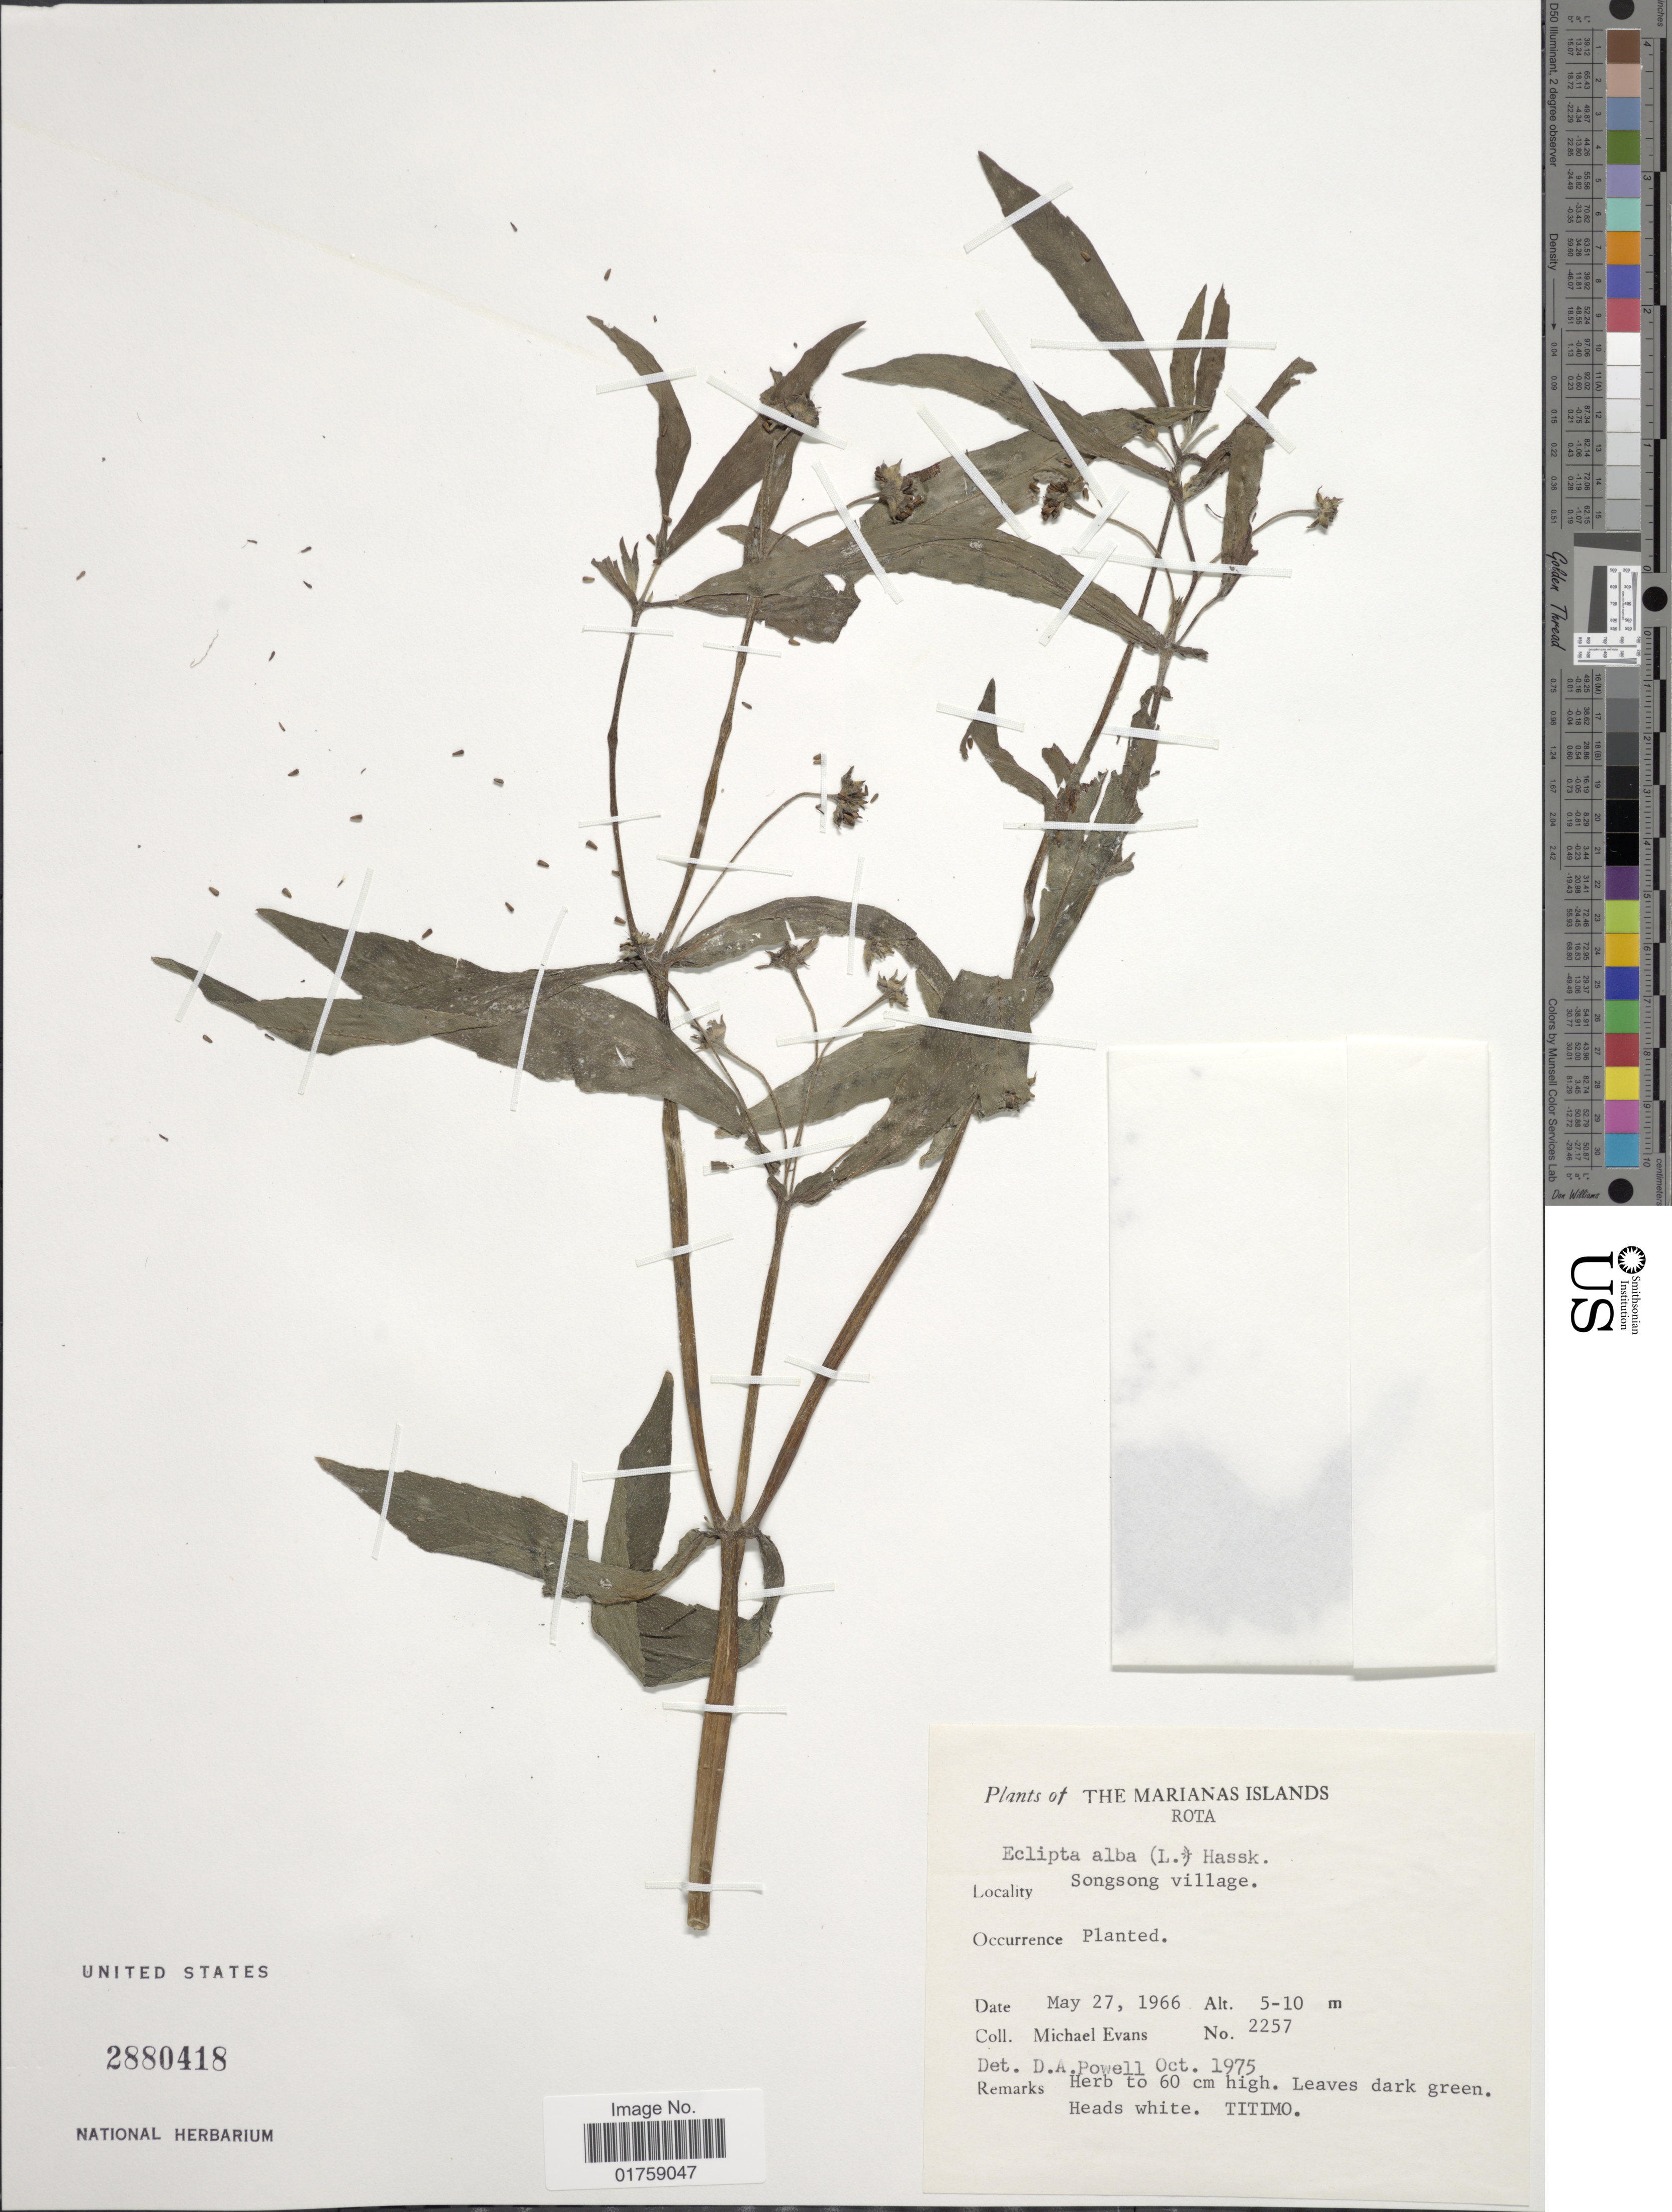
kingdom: Plantae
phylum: Tracheophyta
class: Magnoliopsida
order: Asterales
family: Asteraceae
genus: Eclipta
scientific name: Eclipta prostrata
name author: (L.) L.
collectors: M. Evans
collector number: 2257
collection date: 1966-05-27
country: Northern Mariana Islands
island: Rota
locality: Rota.Songsong village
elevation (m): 5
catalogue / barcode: US 2880418